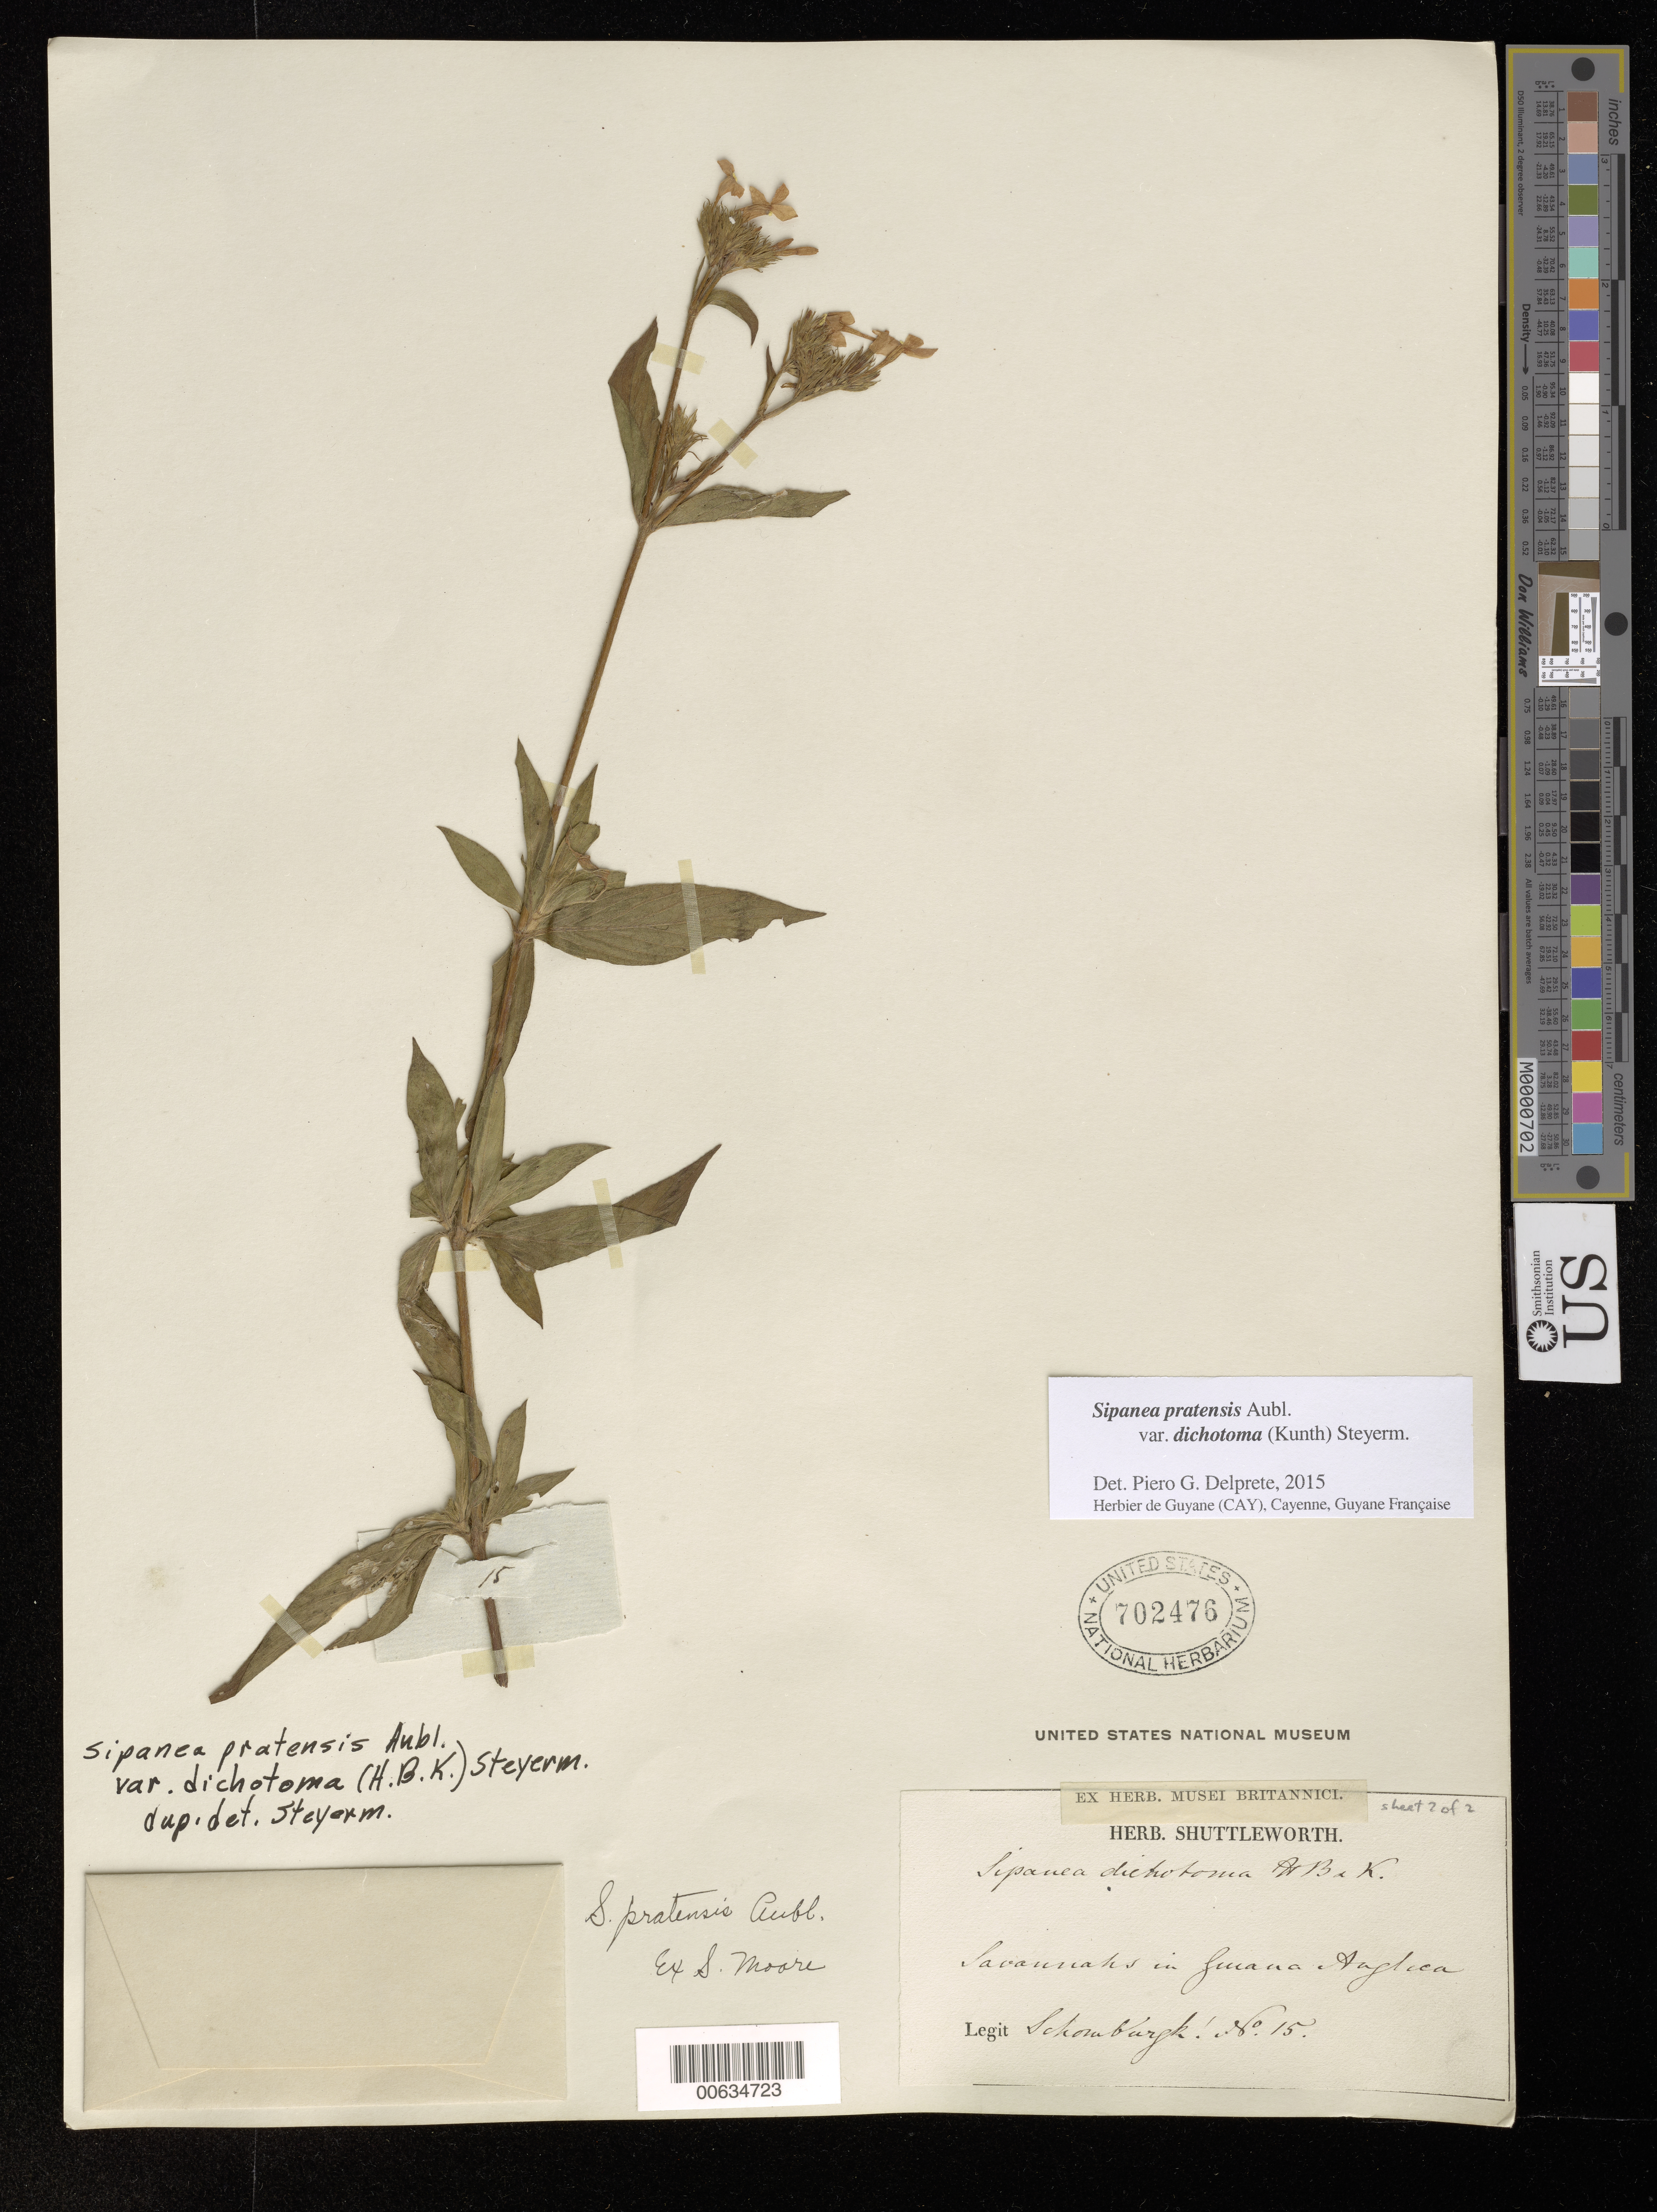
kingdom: Plantae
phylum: Tracheophyta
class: Magnoliopsida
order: Gentianales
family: Rubiaceae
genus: Sipanea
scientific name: Sipanea pratensis var. dichotoma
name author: (Kunth) Steyerm.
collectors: Schomburgk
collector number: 15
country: Guyana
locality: Savannah in Guiana Anglica.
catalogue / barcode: US 702476